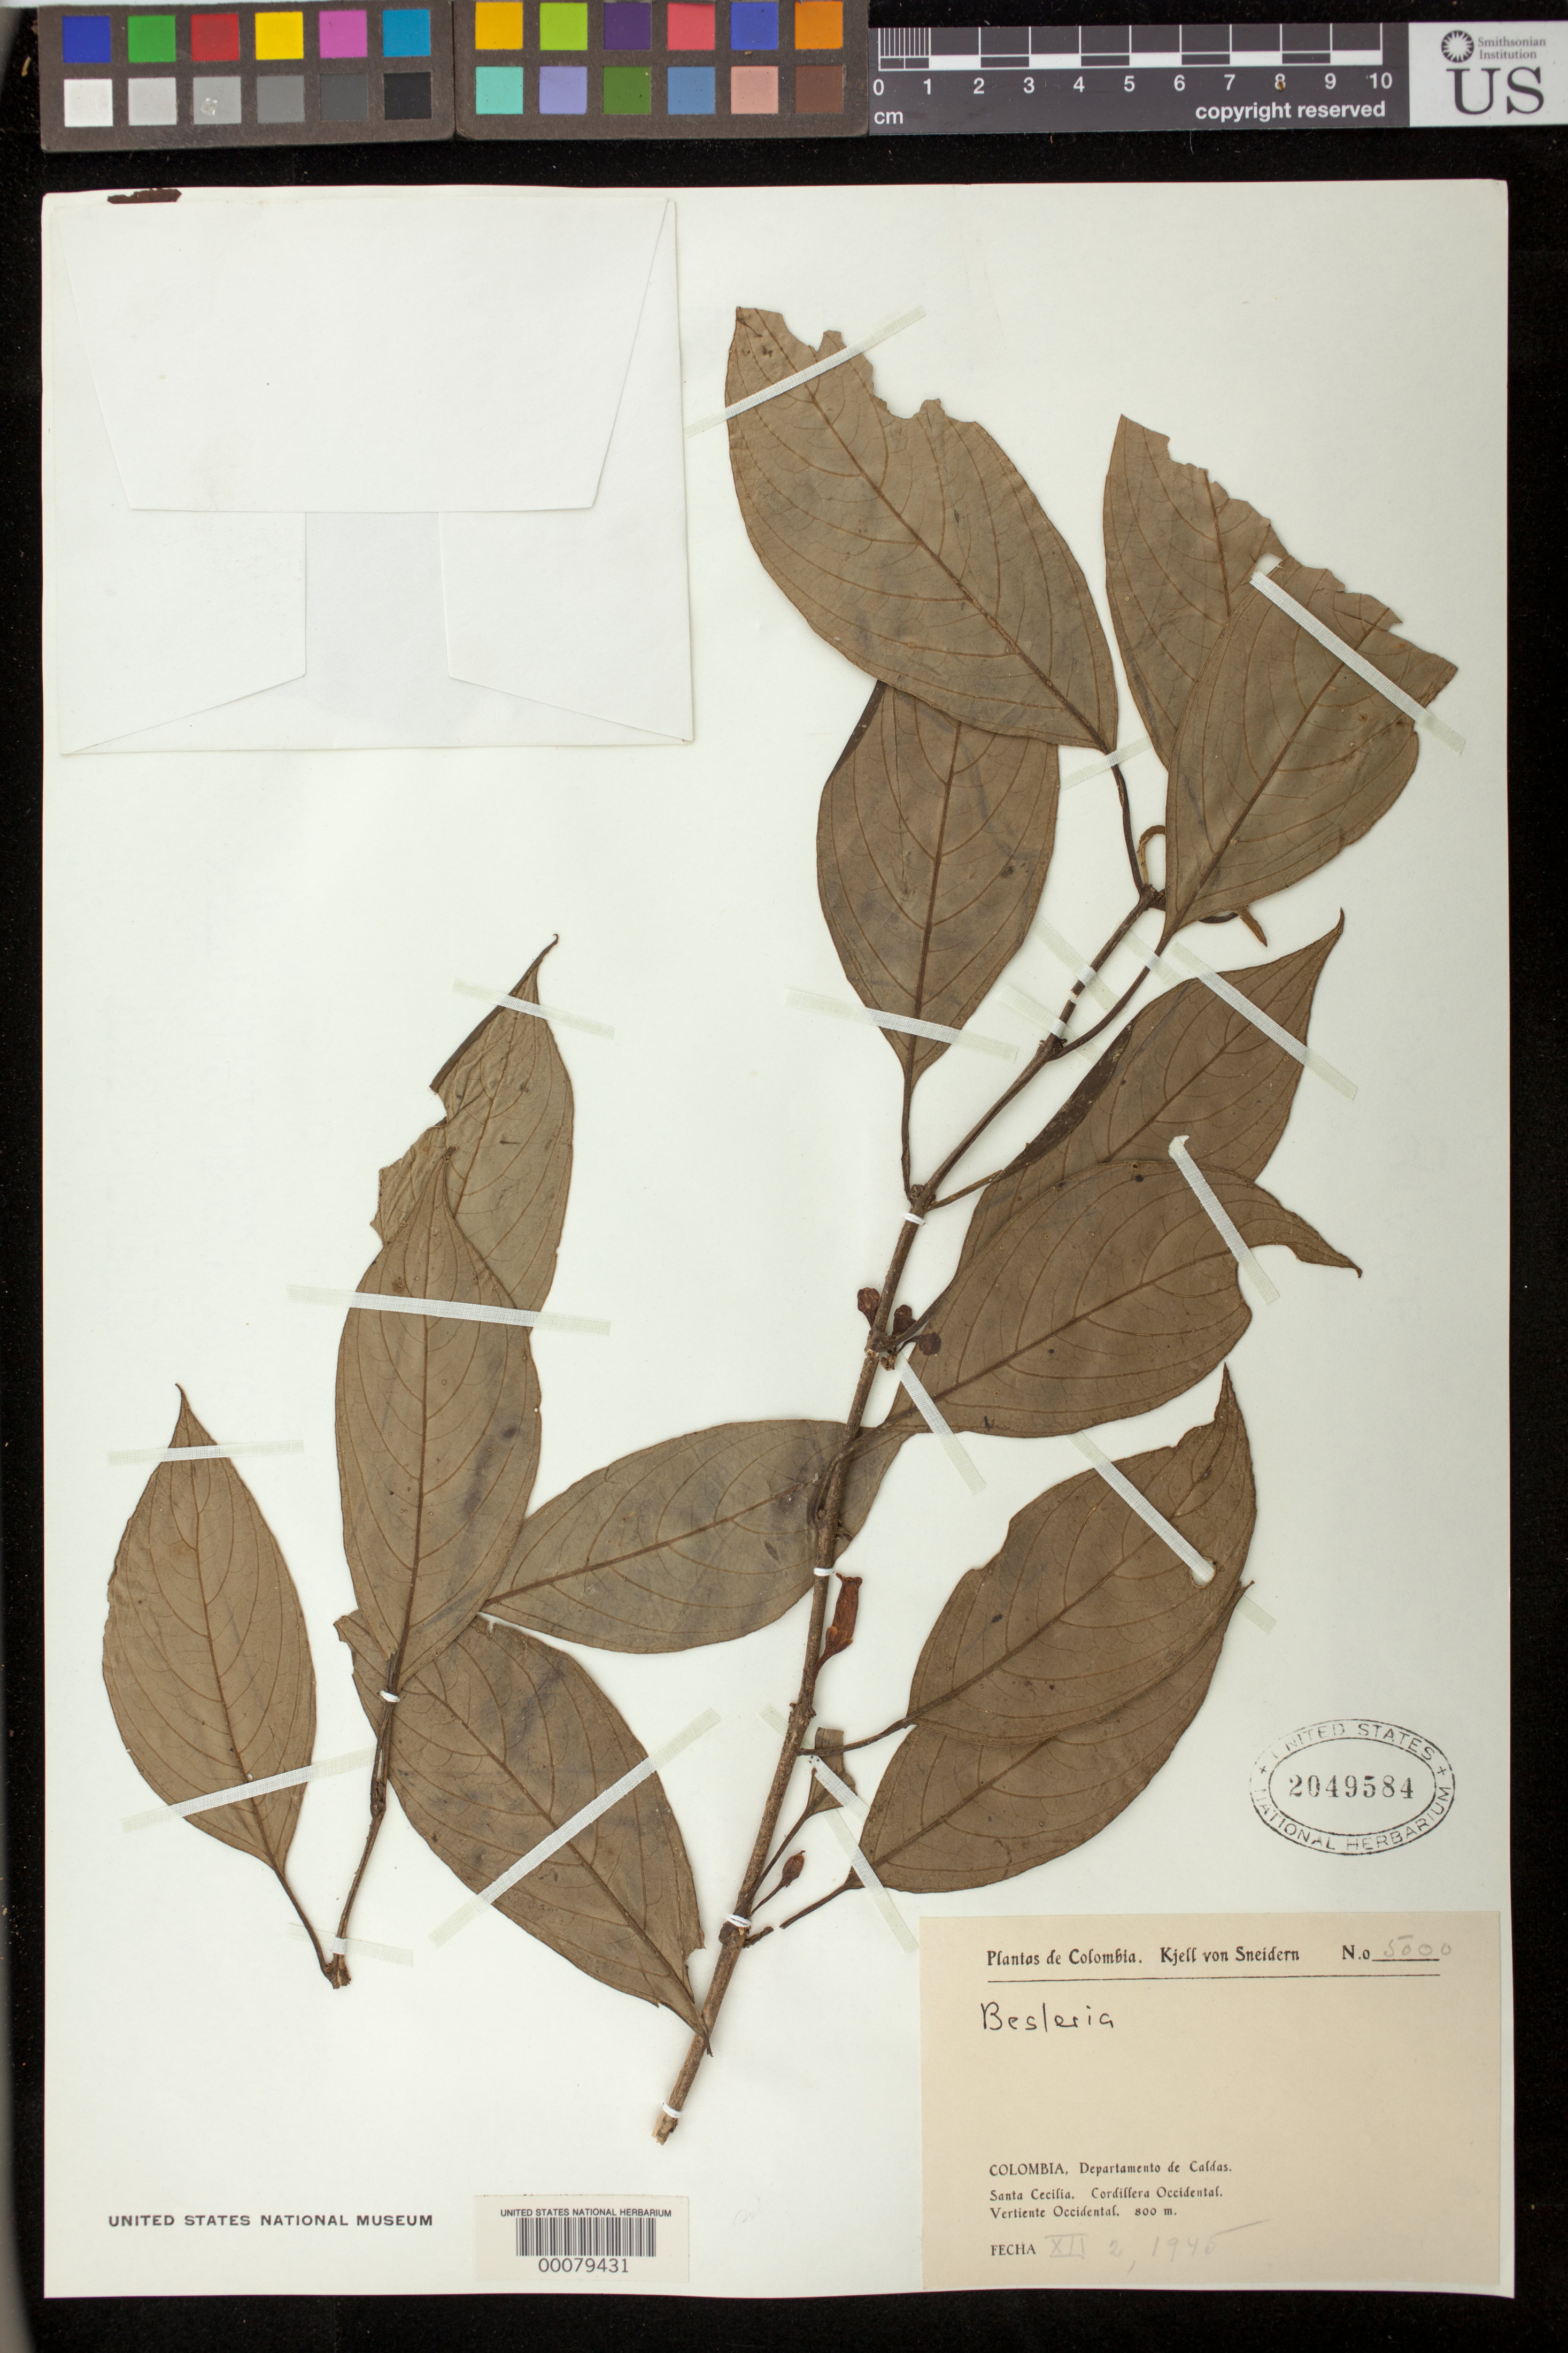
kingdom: Plantae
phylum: Tracheophyta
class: Magnoliopsida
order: Lamiales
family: Gesneriaceae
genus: Besleria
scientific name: Besleria sp.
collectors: K. von Sneidern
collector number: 5000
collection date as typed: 02 Dec 1945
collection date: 1945-12-02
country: Colombia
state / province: Caldas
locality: Santa Cecilia, Cordillera Occidental, western slope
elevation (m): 800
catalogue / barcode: US 2049584